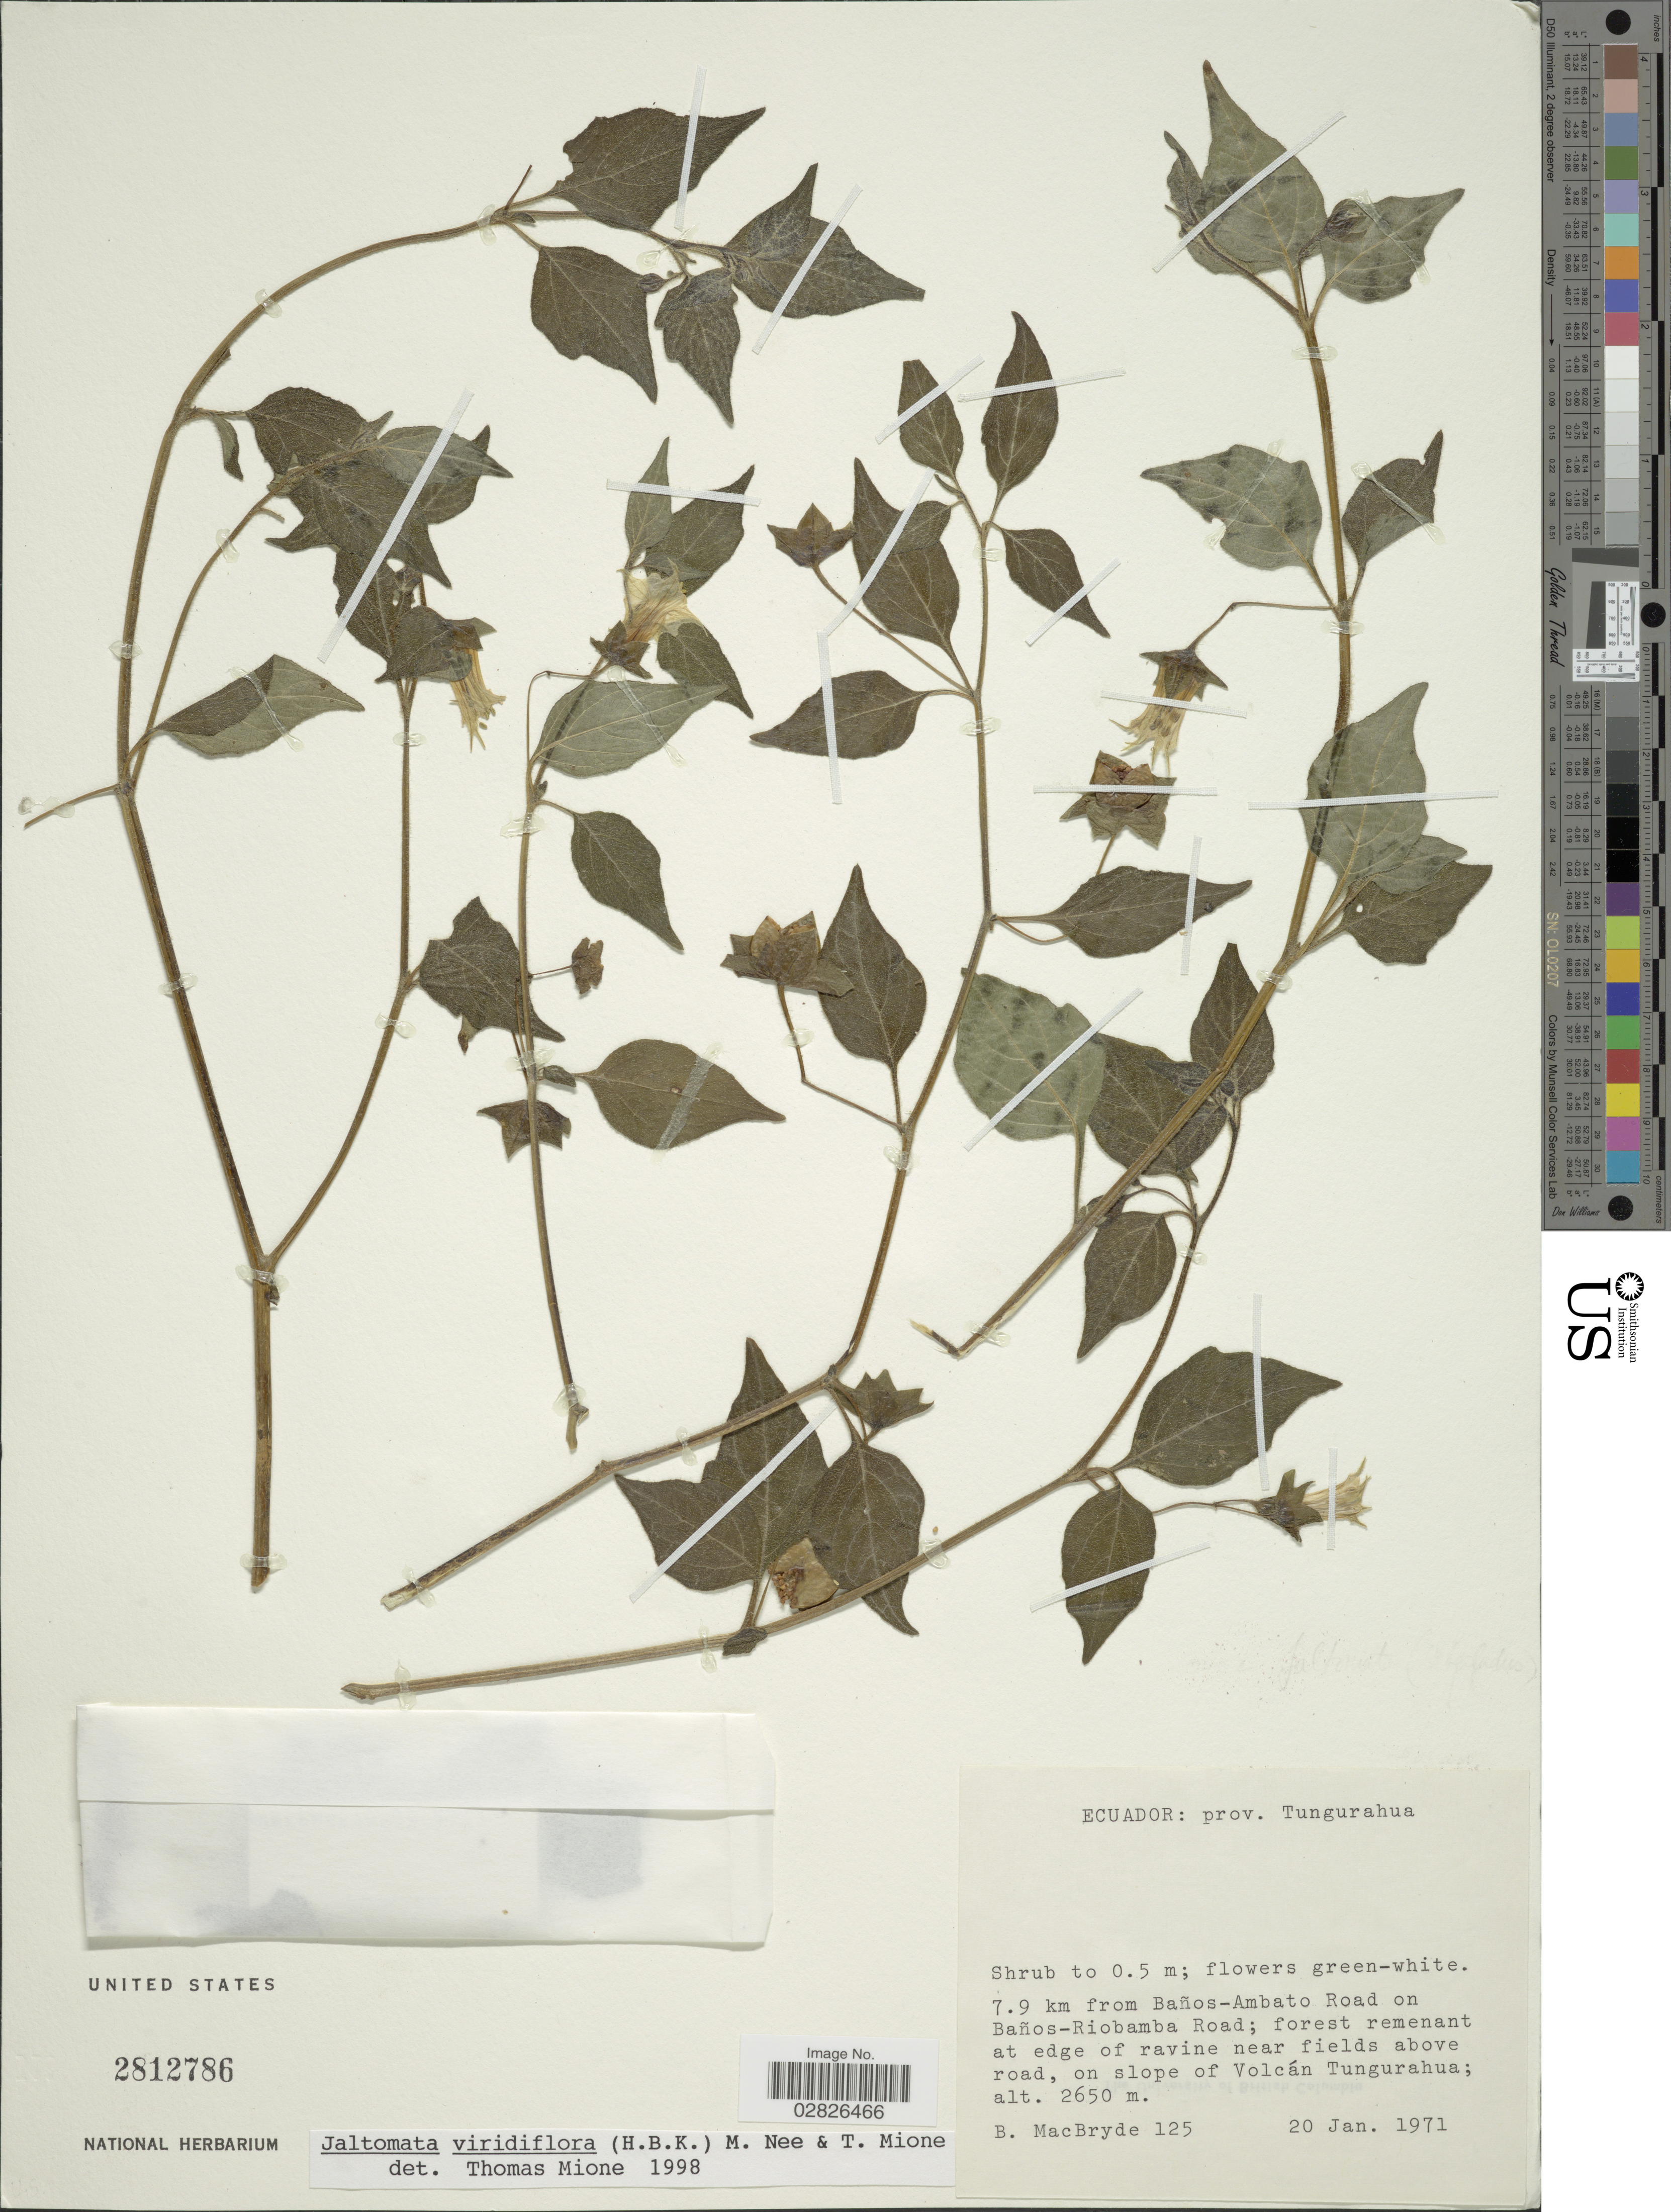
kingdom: Plantae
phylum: Tracheophyta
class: Magnoliopsida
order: Solanales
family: Solanaceae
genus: Jaltomata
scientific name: Jaltomata virdiflora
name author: (Kunth) M. Nee & Mione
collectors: B. MacBryde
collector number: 125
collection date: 1971-01-20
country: Ecuador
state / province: Tungurahua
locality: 7.9 km from Baños-Ambato Road on Baños-Riobamba Road, forest remenant at edge of ravine near fields above road, on slope of Volcán Tungurahua.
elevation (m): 2650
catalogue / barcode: US 2812786